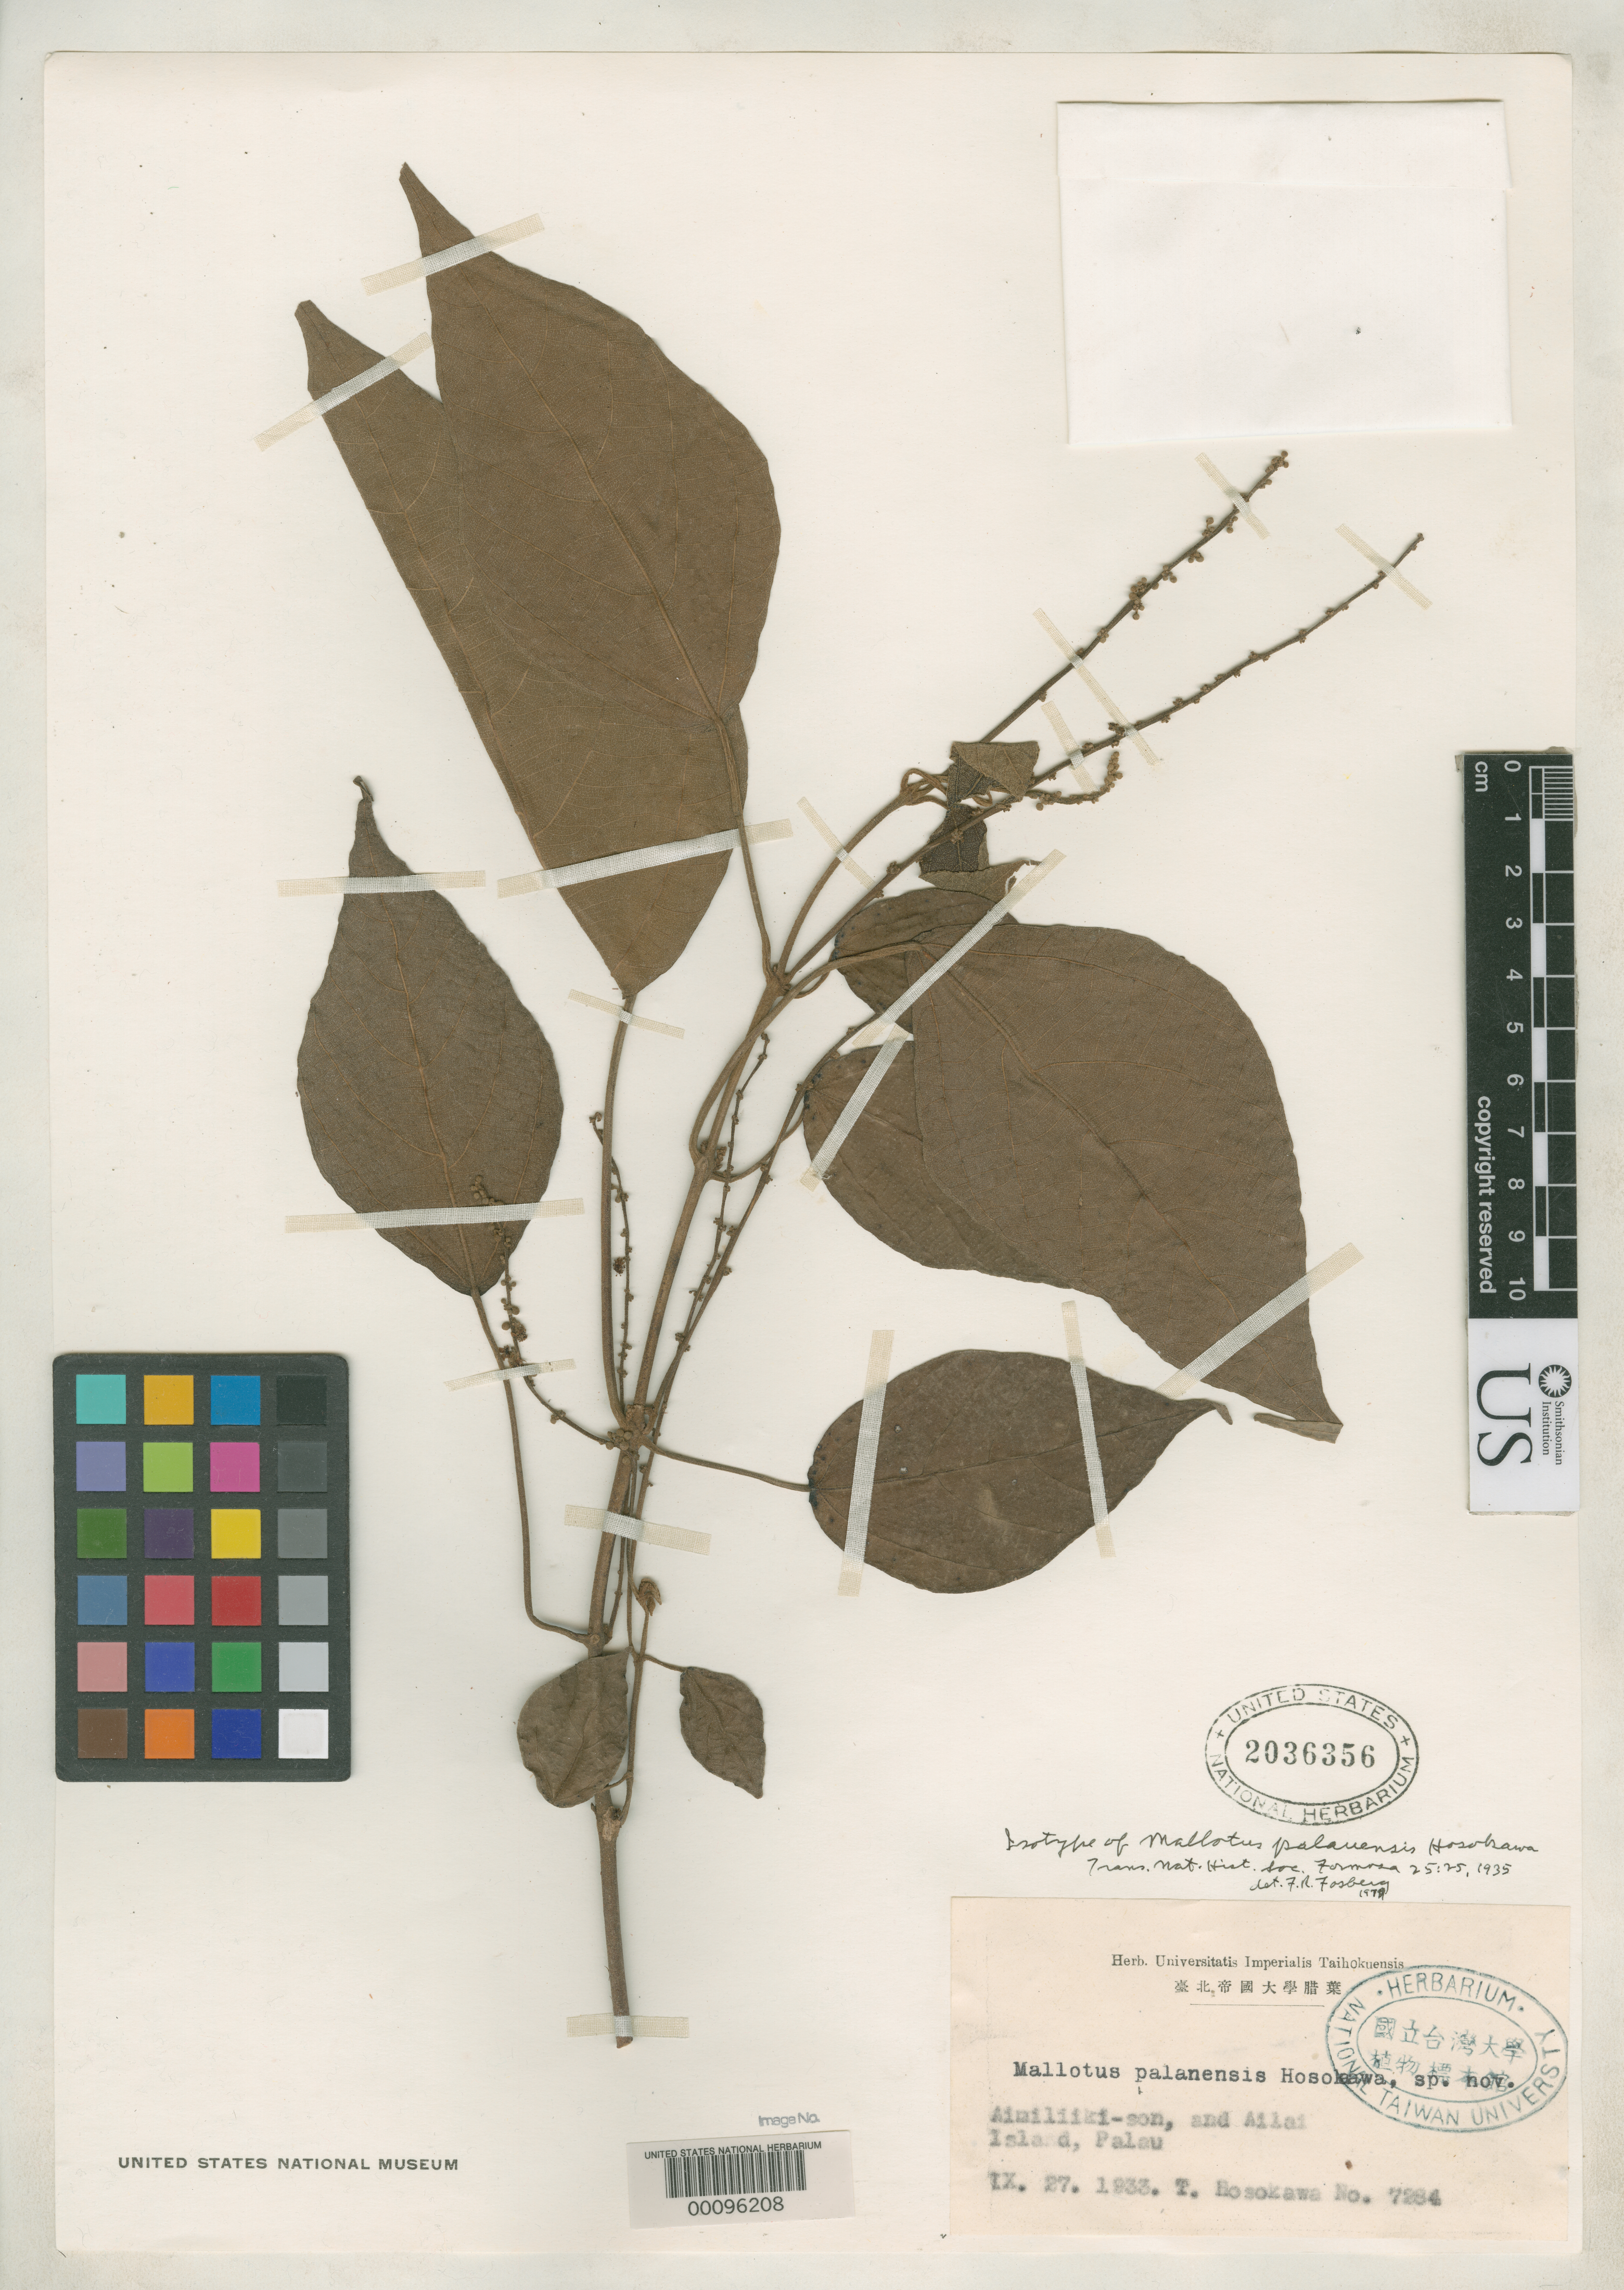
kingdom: Plantae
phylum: Tracheophyta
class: Magnoliopsida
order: Malpighiales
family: Euphorbiaceae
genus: Mallotus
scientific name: Mallotus palauensis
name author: Hosok.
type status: Isotype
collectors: T. Hosokawa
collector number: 7284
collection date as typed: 27 Sep 1933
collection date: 1933-09-27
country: Palau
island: Babeldaob [Babelthuap]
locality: Near Aimiriik Plantation.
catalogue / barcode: US 2036356